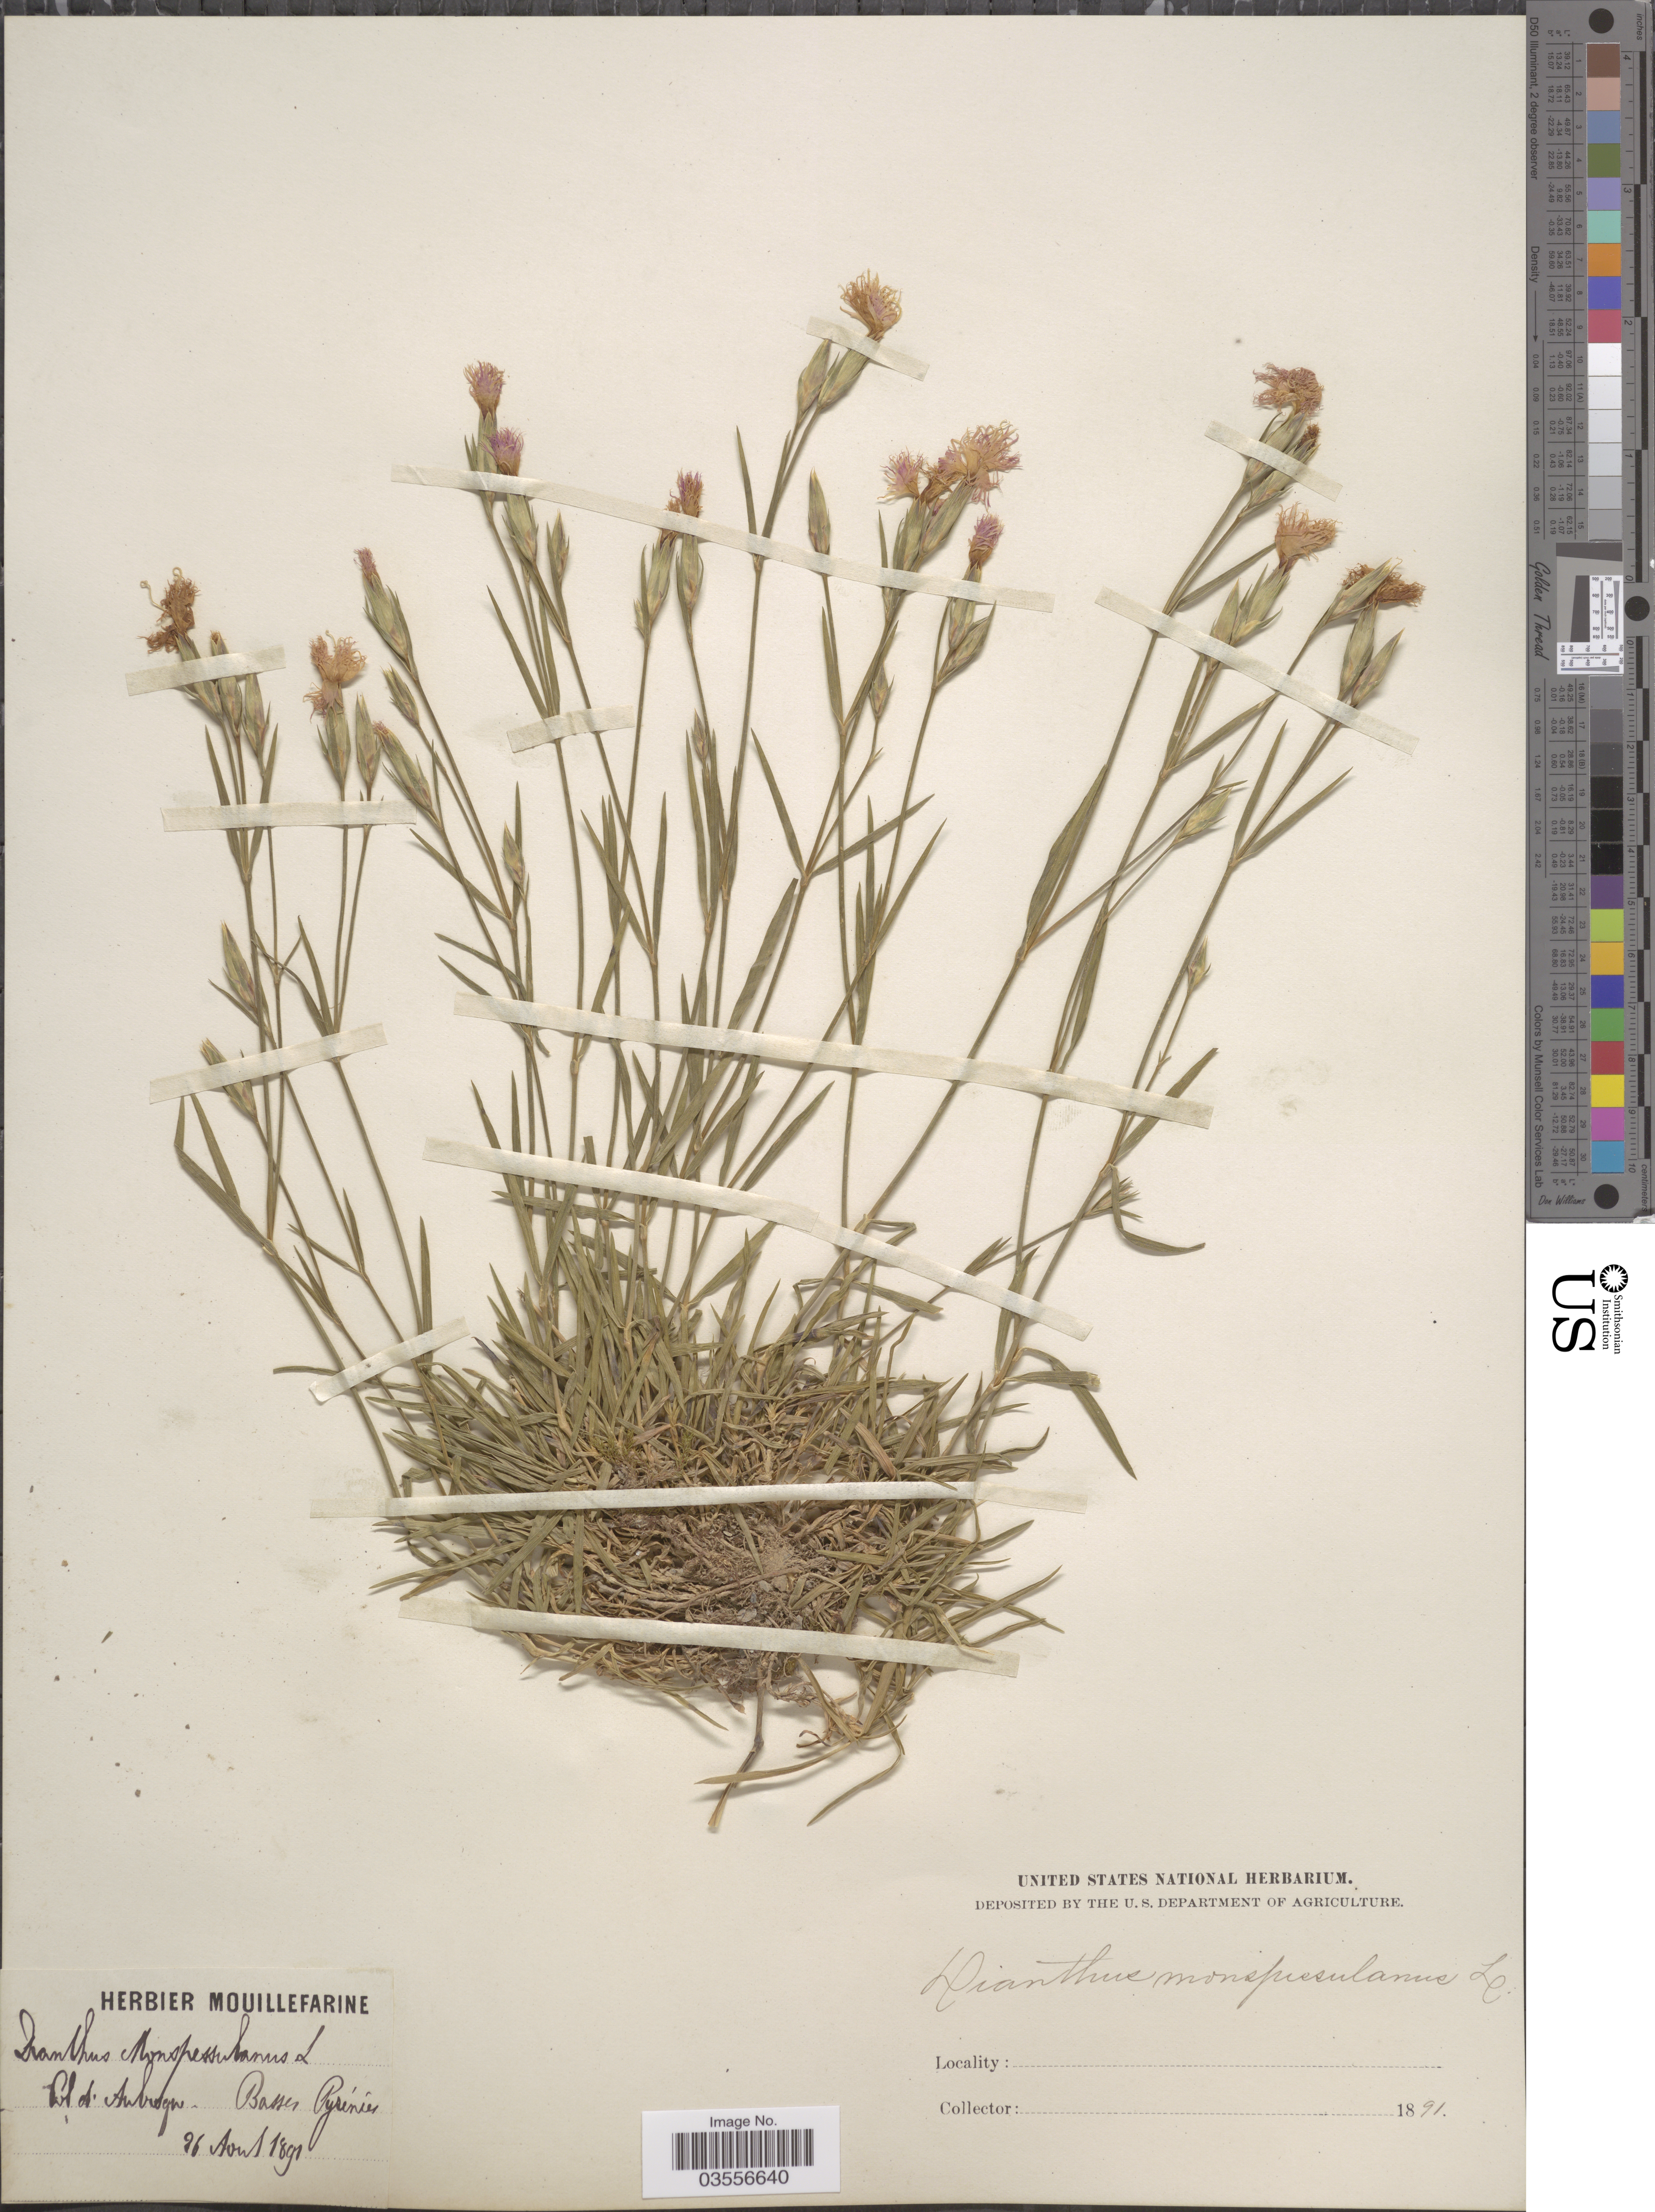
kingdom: Plantae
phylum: Tracheophyta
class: Magnoliopsida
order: Caryophyllales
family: Caryophyllaceae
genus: Dianthus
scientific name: Dianthus monspessulanus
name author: L.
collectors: ex herb. Mouillefarine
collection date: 1891-08-26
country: France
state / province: Nouvelle-Aquitaine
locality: Col d'Aubisque, Basses Pyrénées